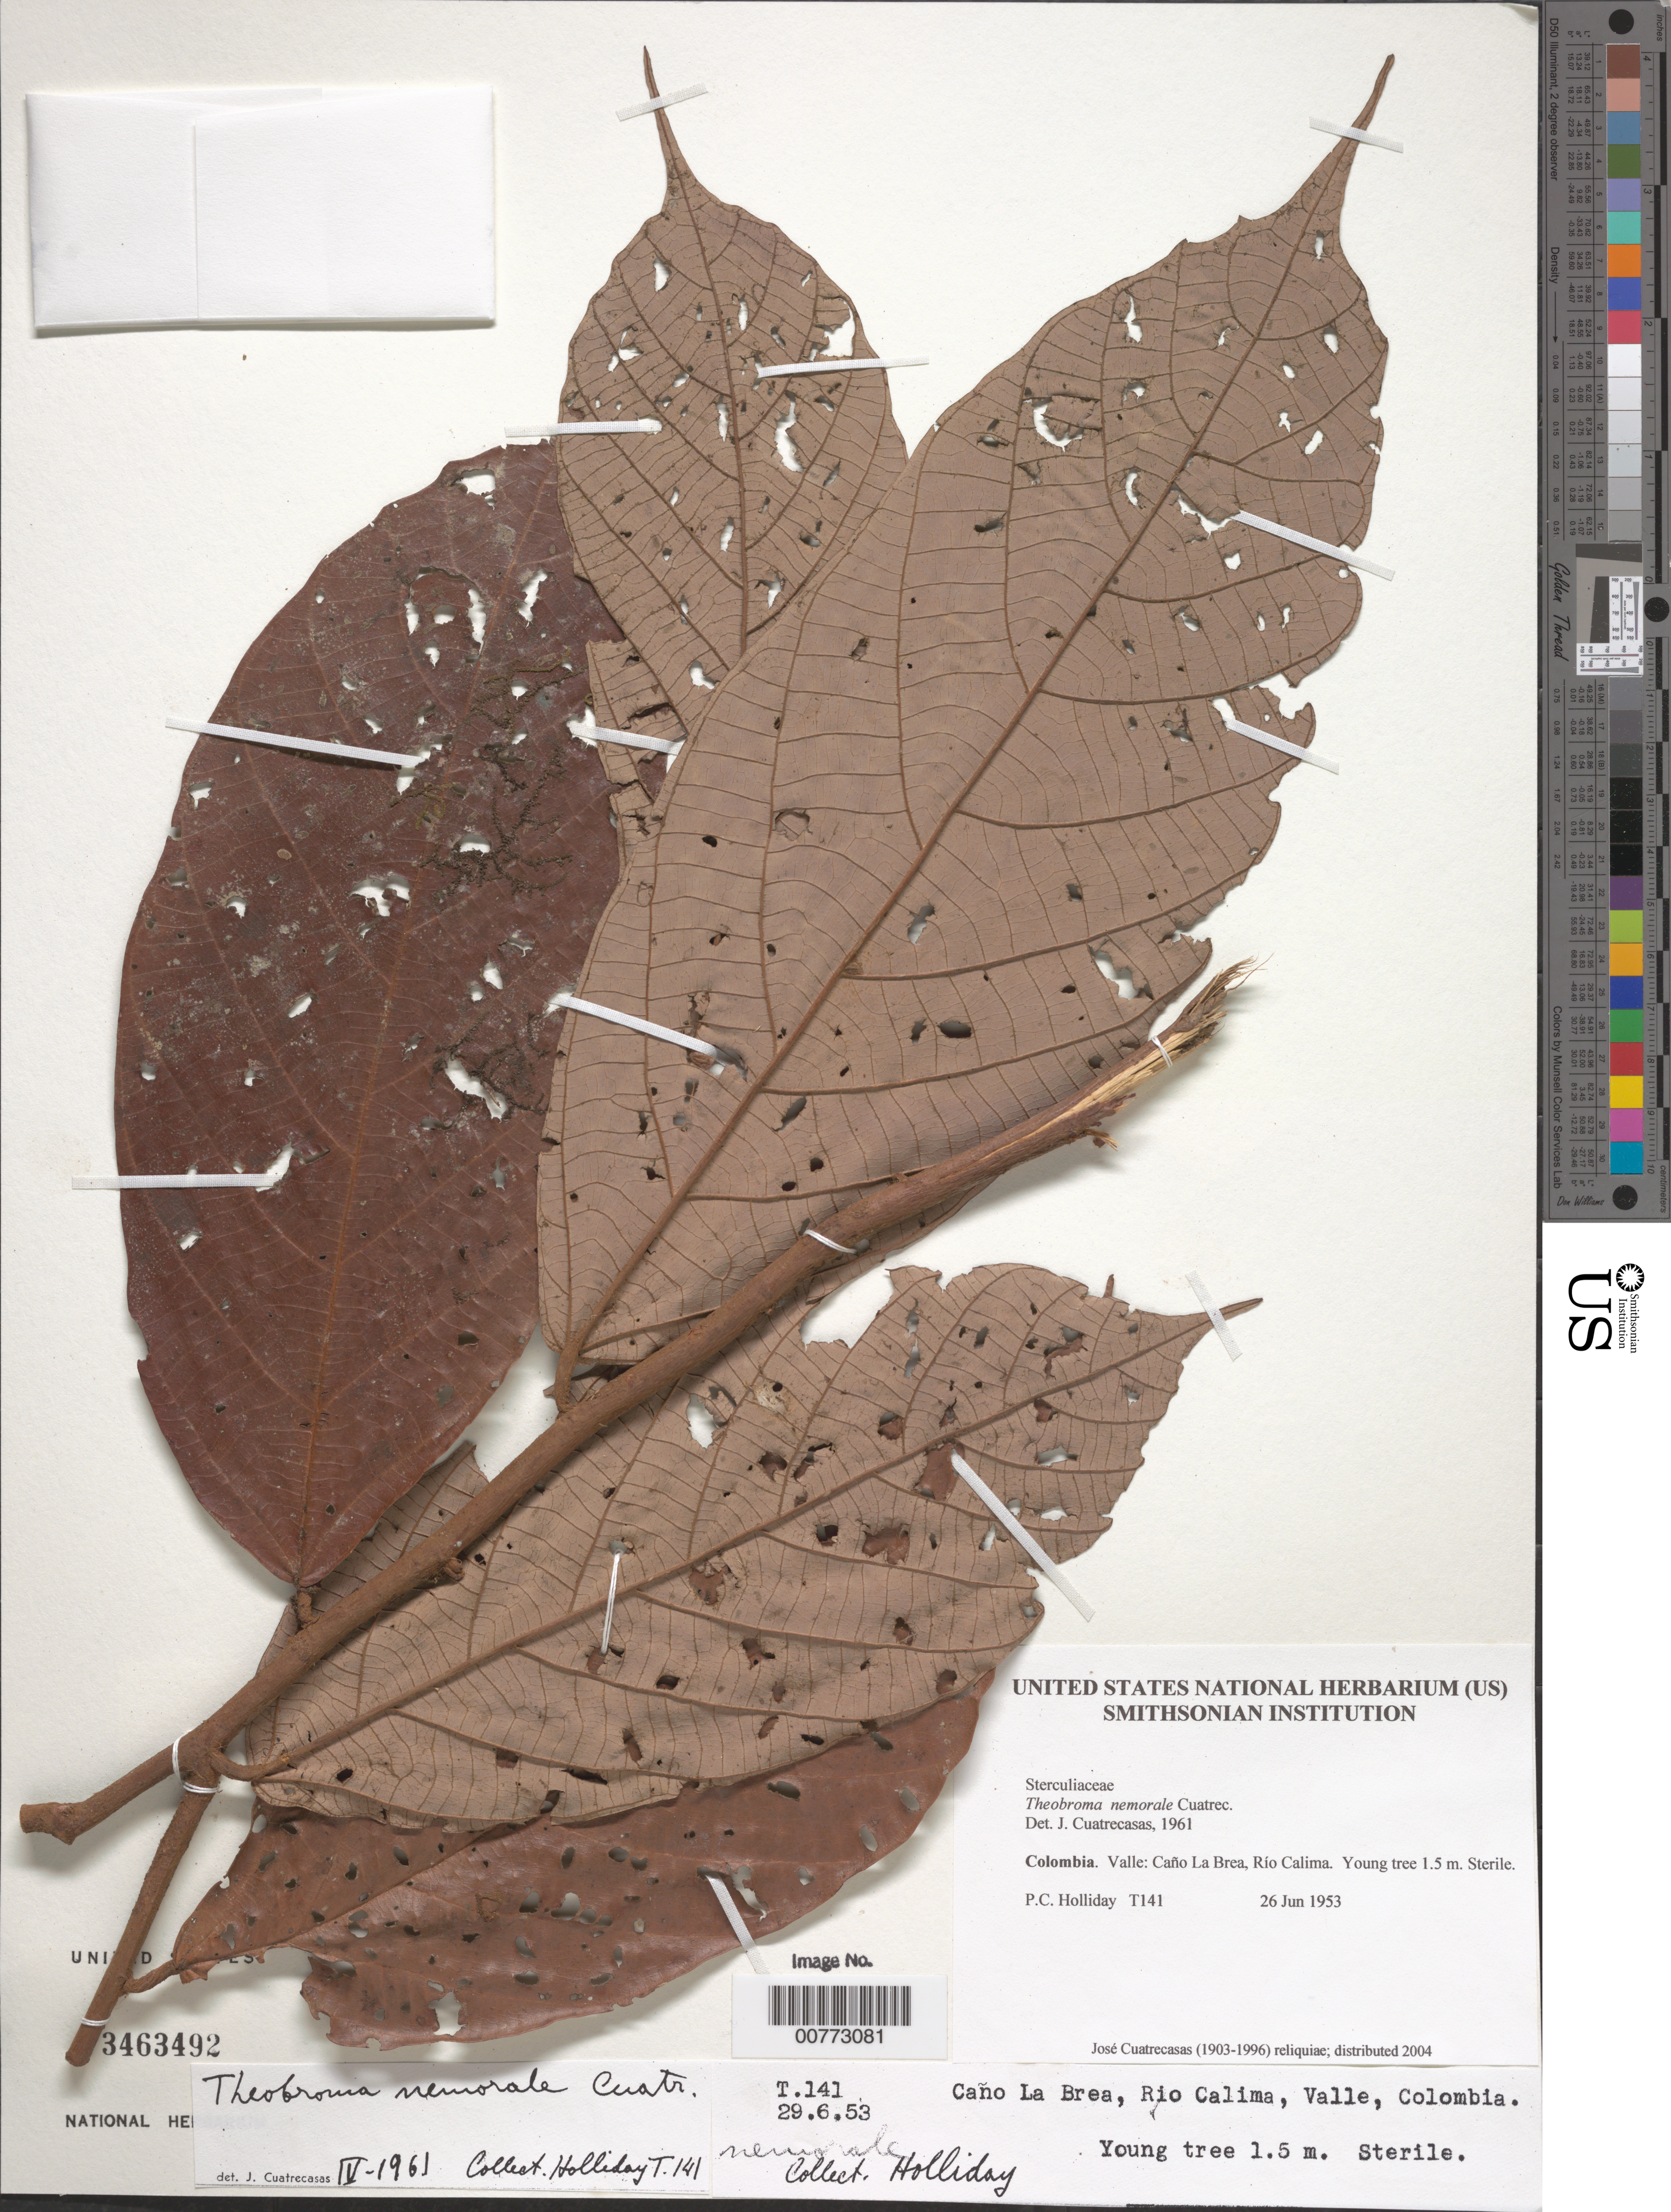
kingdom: Plantae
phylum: Tracheophyta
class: Magnoliopsida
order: Malvales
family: Malvaceae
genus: Theobroma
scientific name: Theobroma nemorale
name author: Cuatrec.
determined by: Cuatrecasas, J.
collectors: P. C. Holliday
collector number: T141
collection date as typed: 26 Jun 1953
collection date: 1953-06-26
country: Colombia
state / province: Valle del Cauca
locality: Caño La Brea, Río Calima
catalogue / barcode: US 3463492